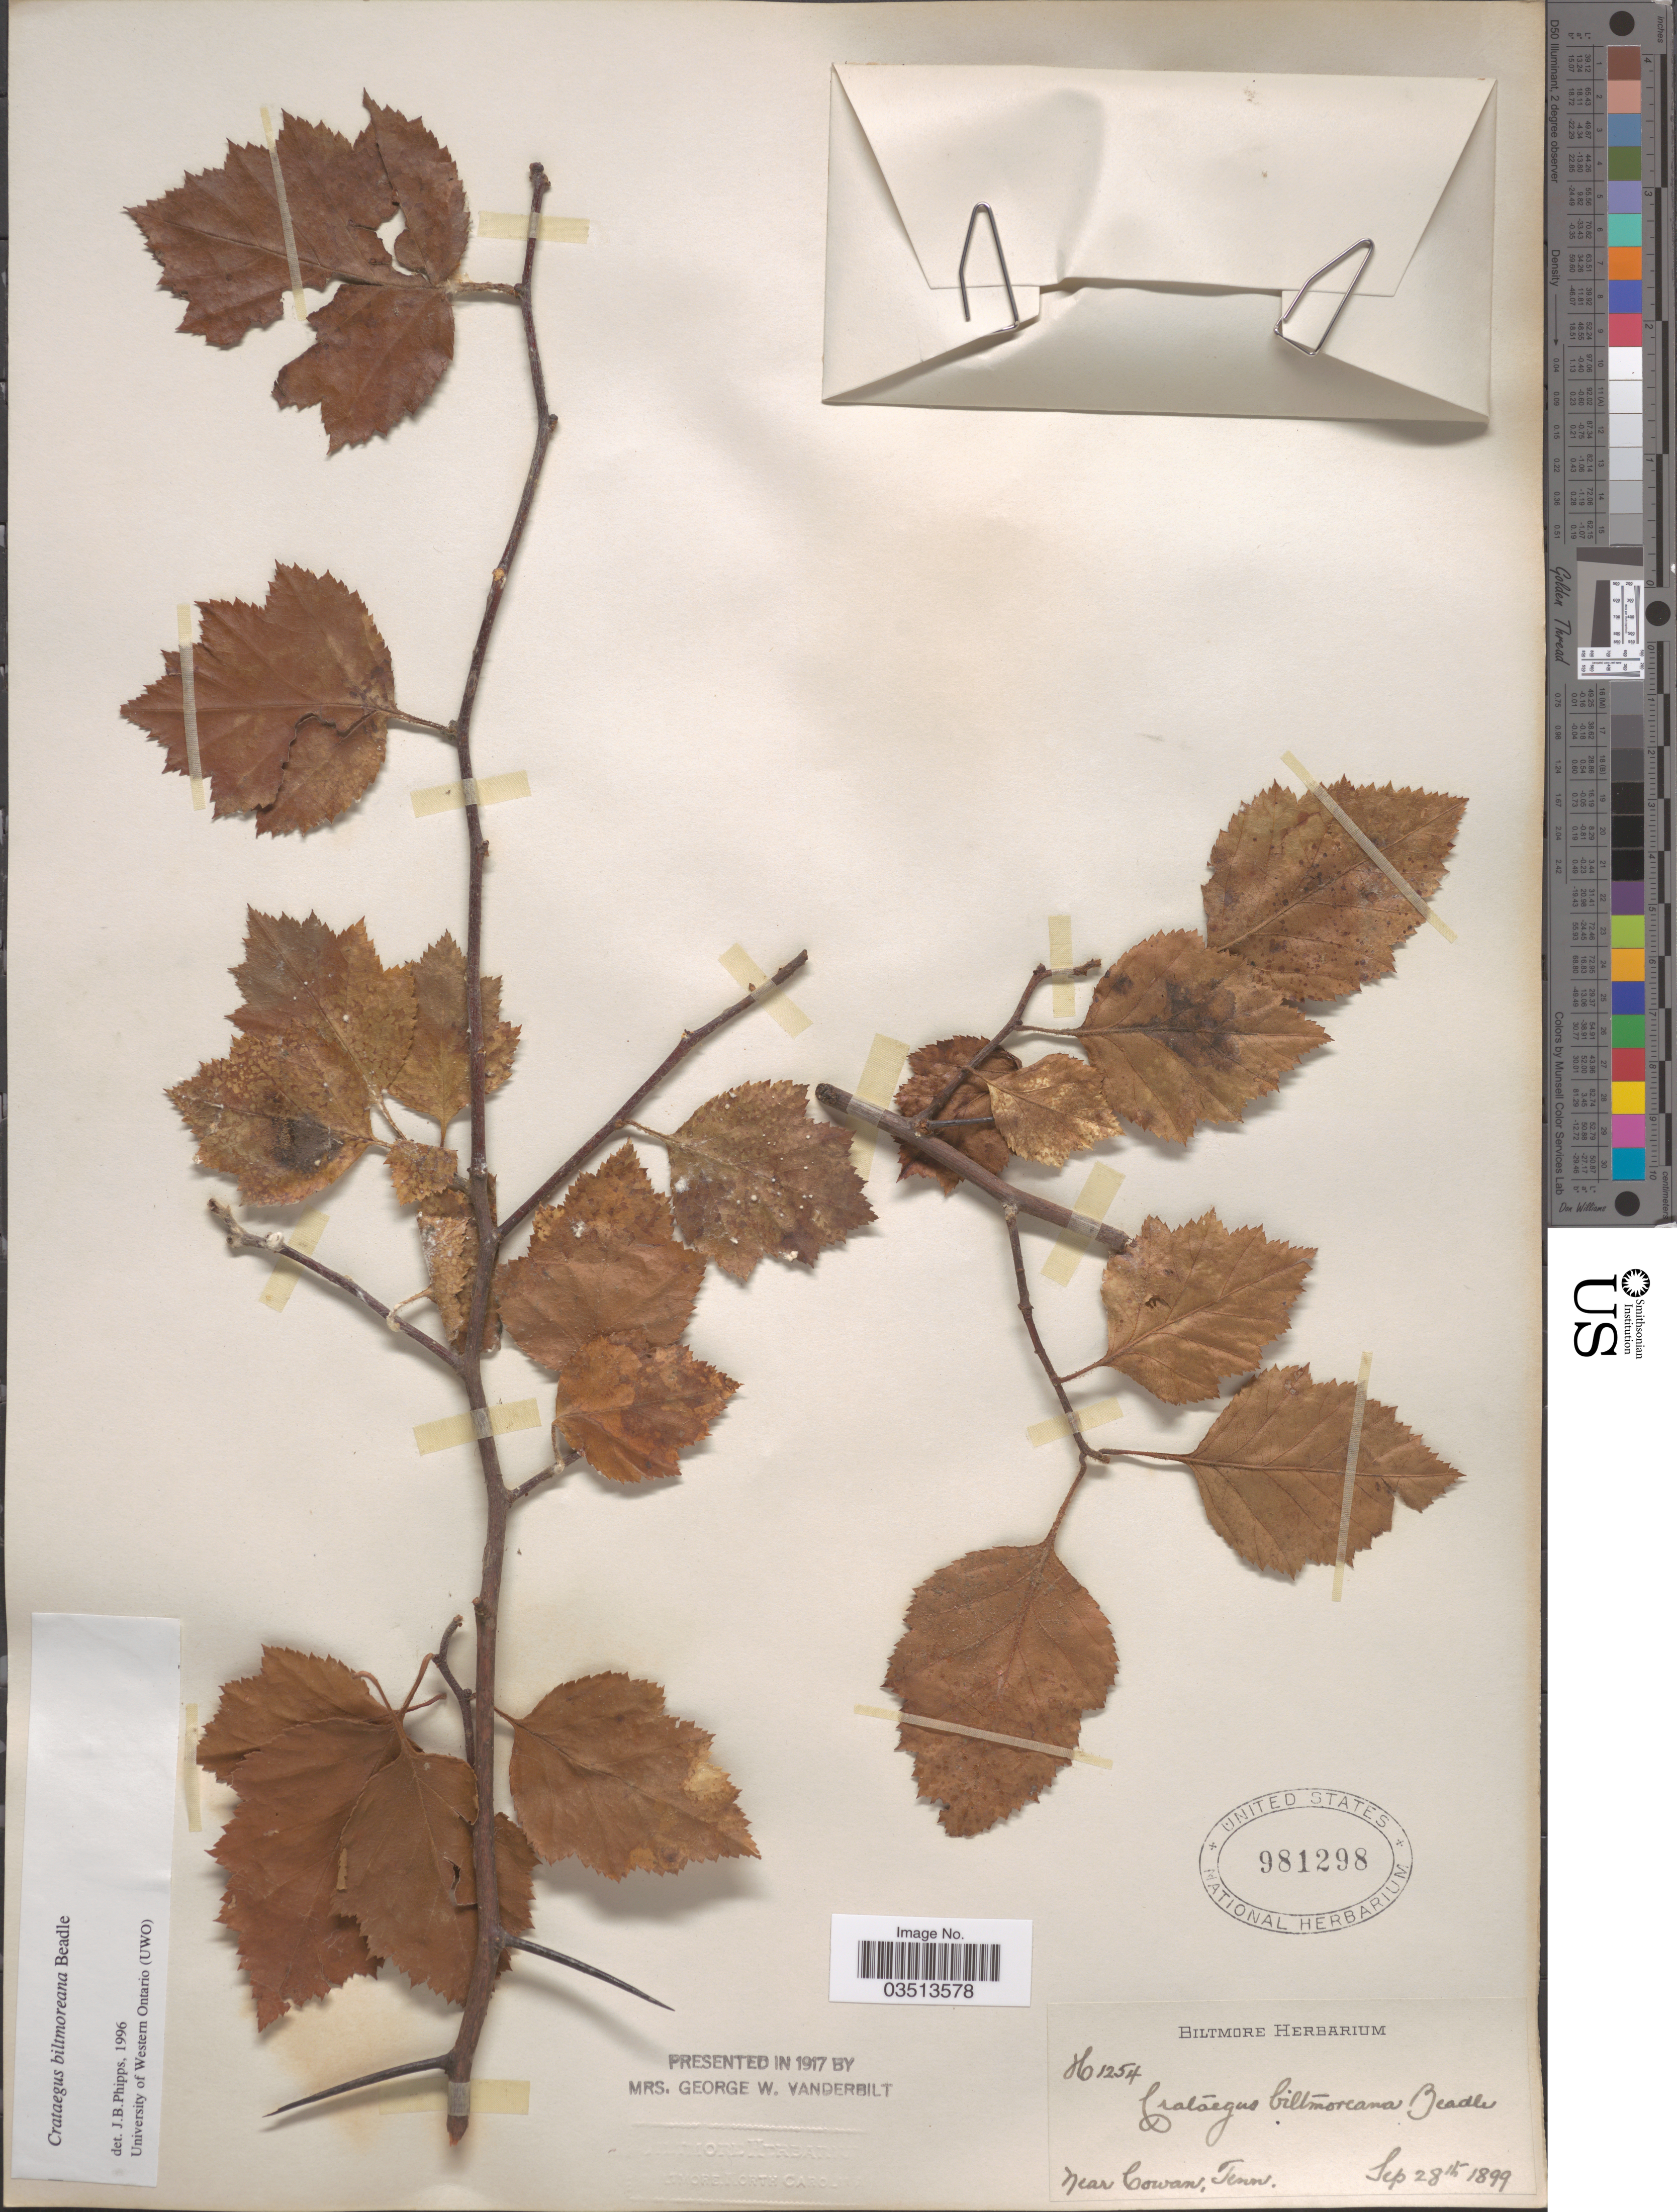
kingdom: Plantae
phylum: Tracheophyta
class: Magnoliopsida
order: Rosales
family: Rosaceae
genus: Crataegus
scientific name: Crataegus biltmoreana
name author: Beadle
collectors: ex herb. Biltmore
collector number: H1254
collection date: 1899-09-28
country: United States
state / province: Tennessee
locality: Near Cowan.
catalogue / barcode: US 981298